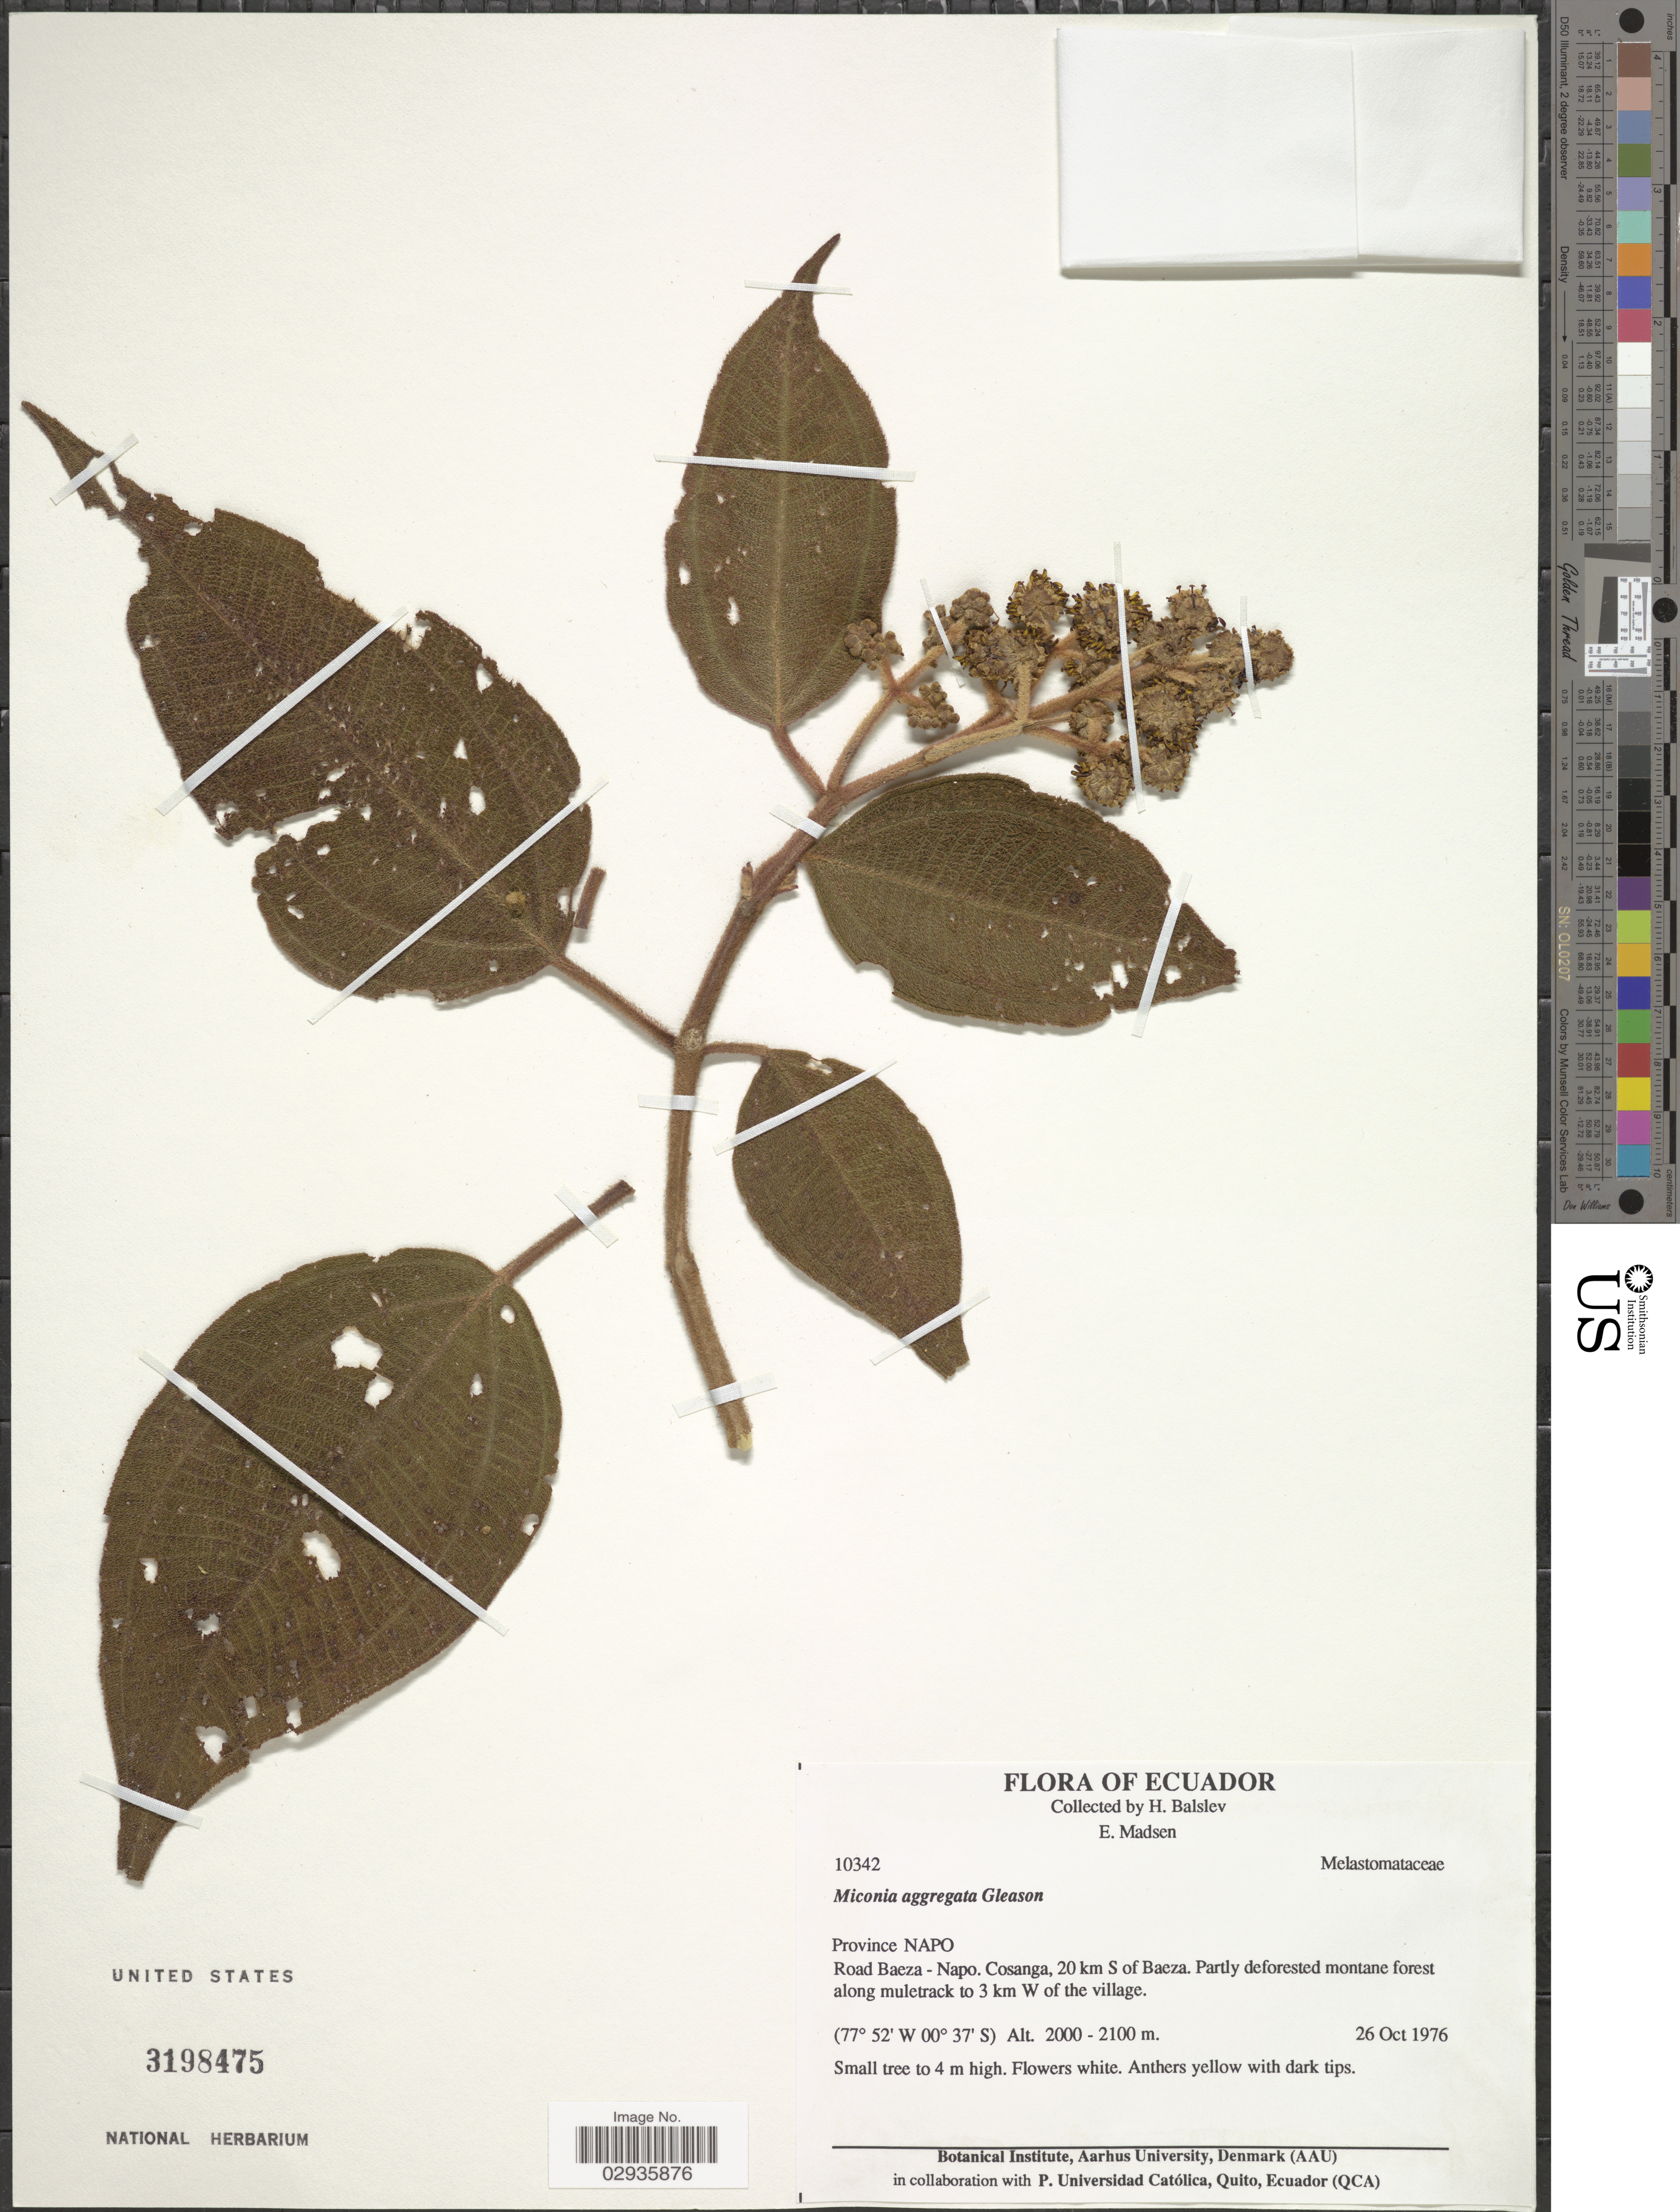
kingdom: Plantae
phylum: Tracheophyta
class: Magnoliopsida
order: Myrtales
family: Melastomataceae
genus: Miconia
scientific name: Miconia aggregata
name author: Gleason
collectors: H. Balsev & E. Madsen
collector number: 10342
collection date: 1976-10-26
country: Ecuador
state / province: Napo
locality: Road Baeza-Napo. Cosanga, 20 km S of Baeza. Partly deforested montane forest along muletrack to 3 km W of the village.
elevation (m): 2000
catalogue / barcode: US 3198475